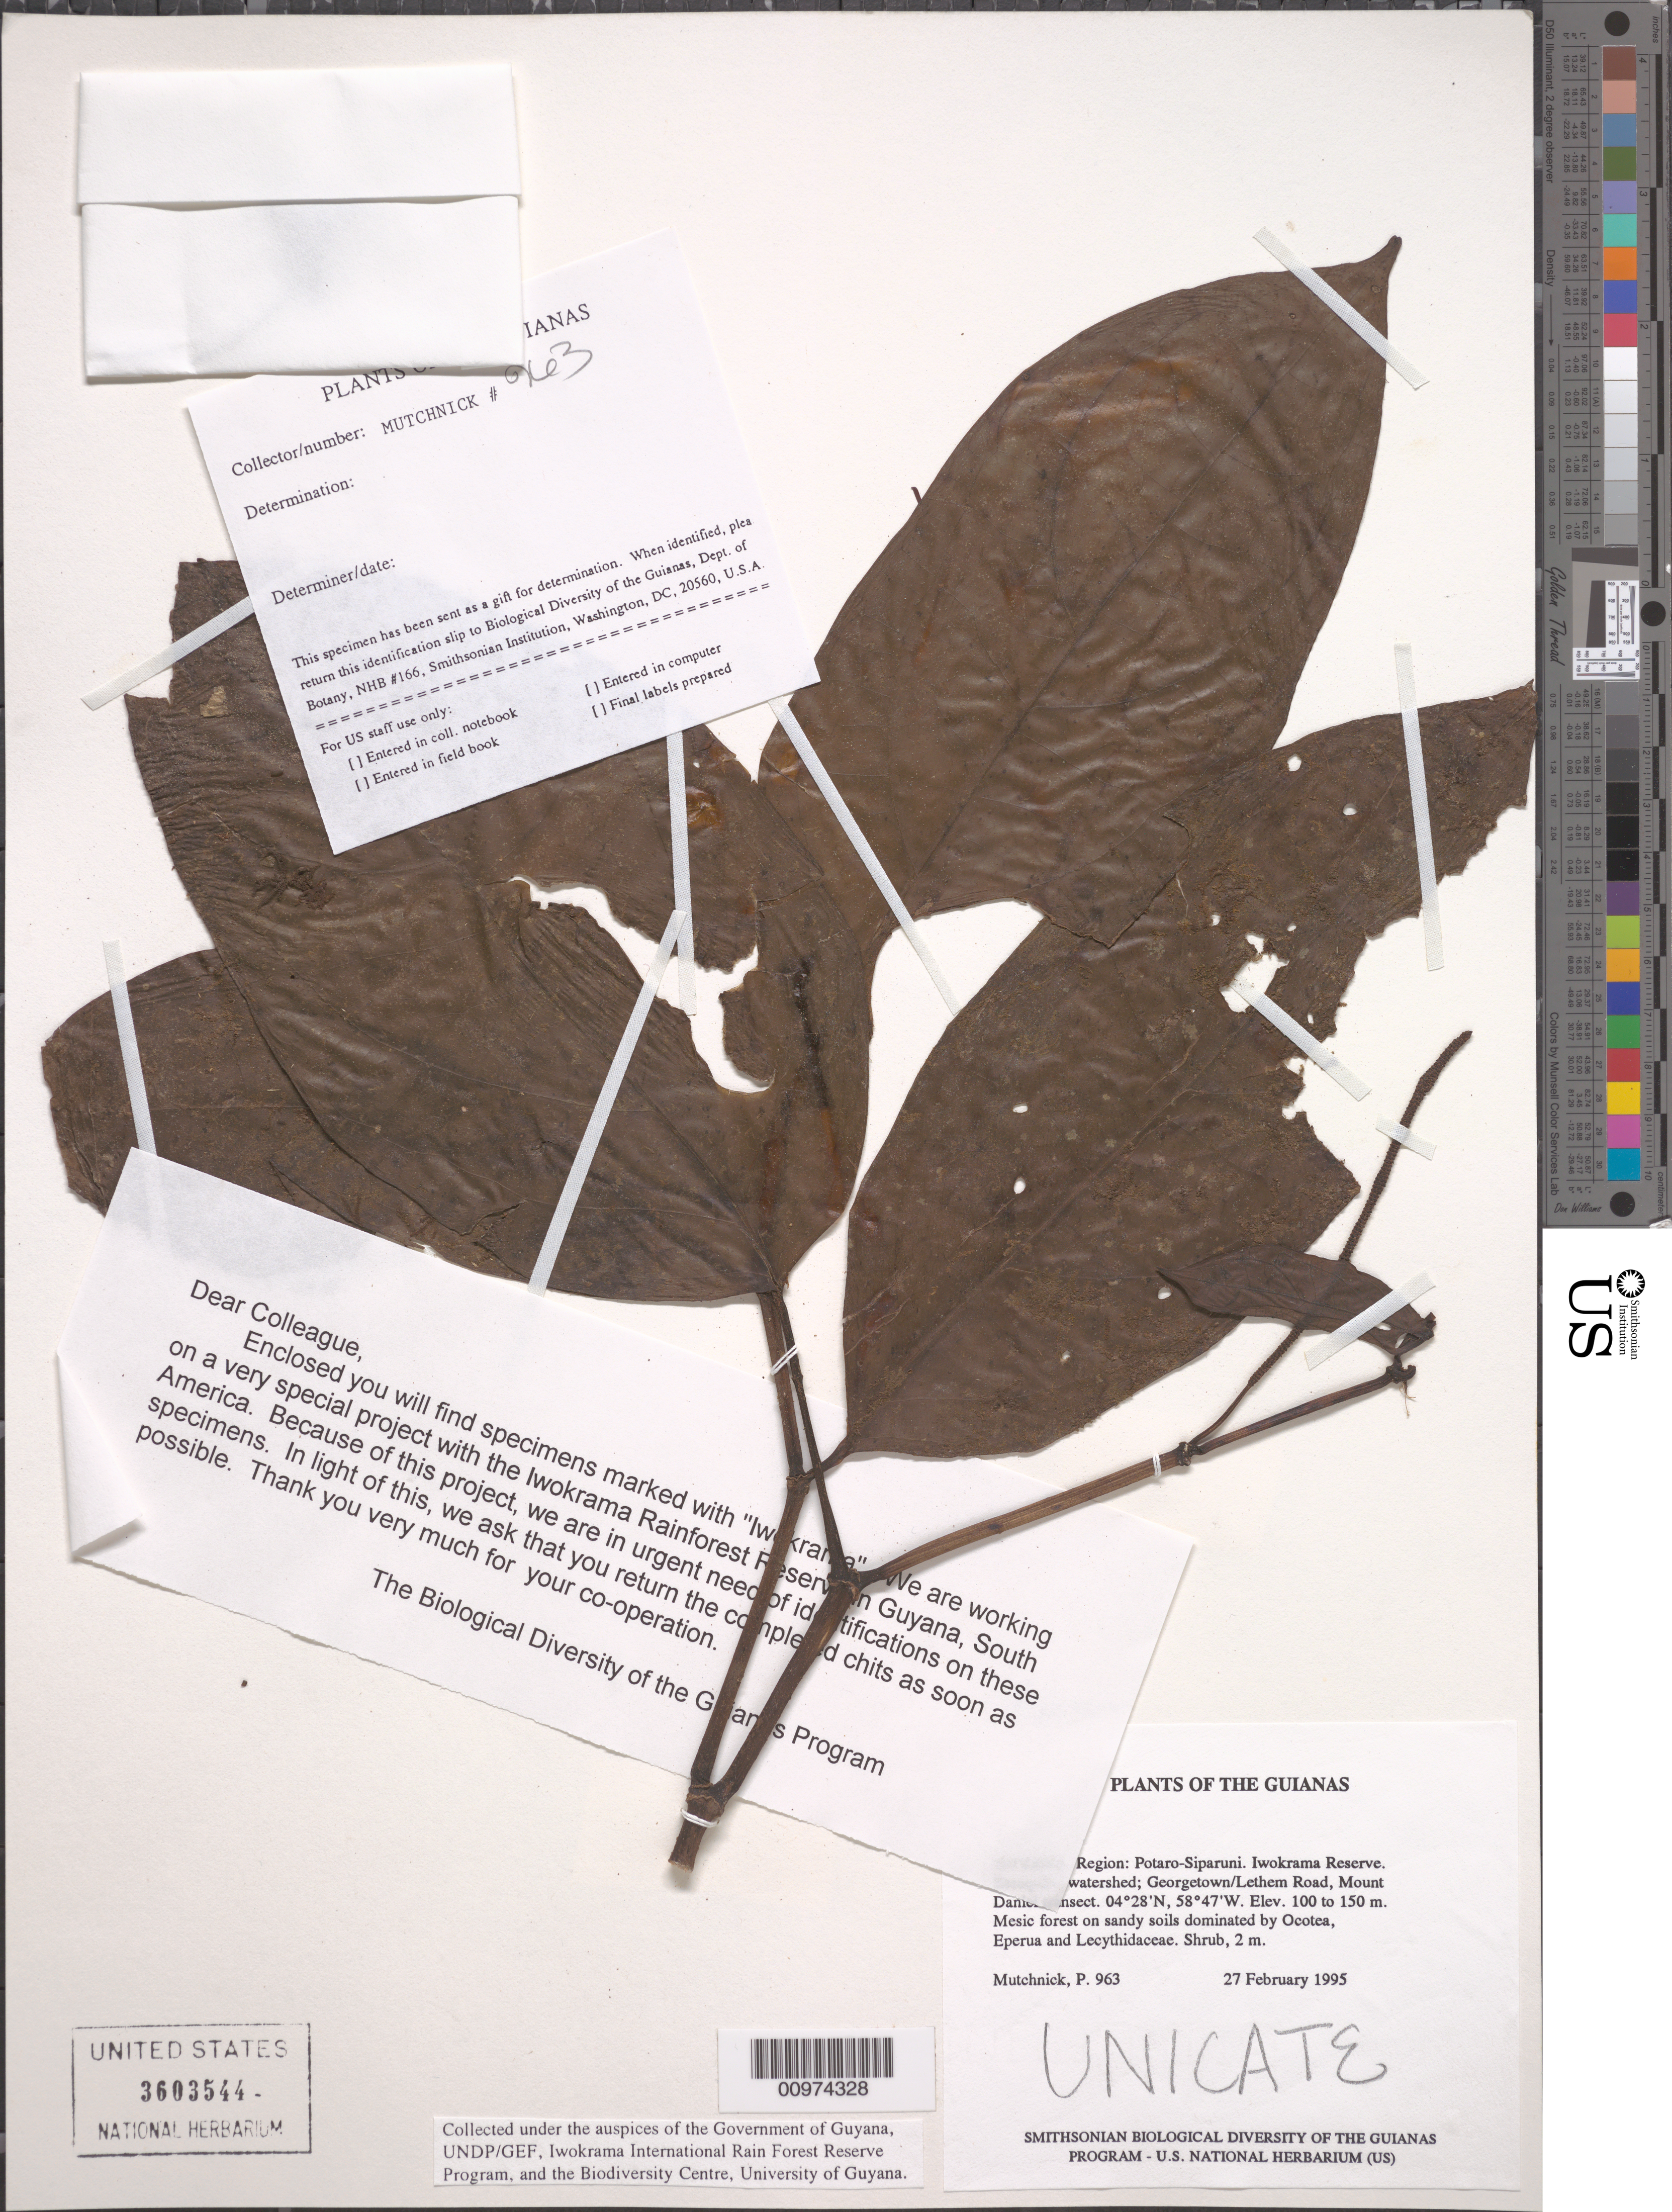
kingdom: Plantae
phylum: Tracheophyta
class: Magnoliopsida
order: Piperales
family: Piperaceae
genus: Peperomia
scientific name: Peperomia sp.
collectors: P. Mutchnick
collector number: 963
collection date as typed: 27 February 1995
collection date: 1995-02-27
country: Guyana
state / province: Potaro-Siparuni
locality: Iwokrama Reserve. Essequibo watershed; Georgetown/Lethem Road, Mount Daniel transect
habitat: Mesic forest on sandy soils dominated by Ocotea, Eperua and Lecythidaceae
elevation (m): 100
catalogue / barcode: US 3603544